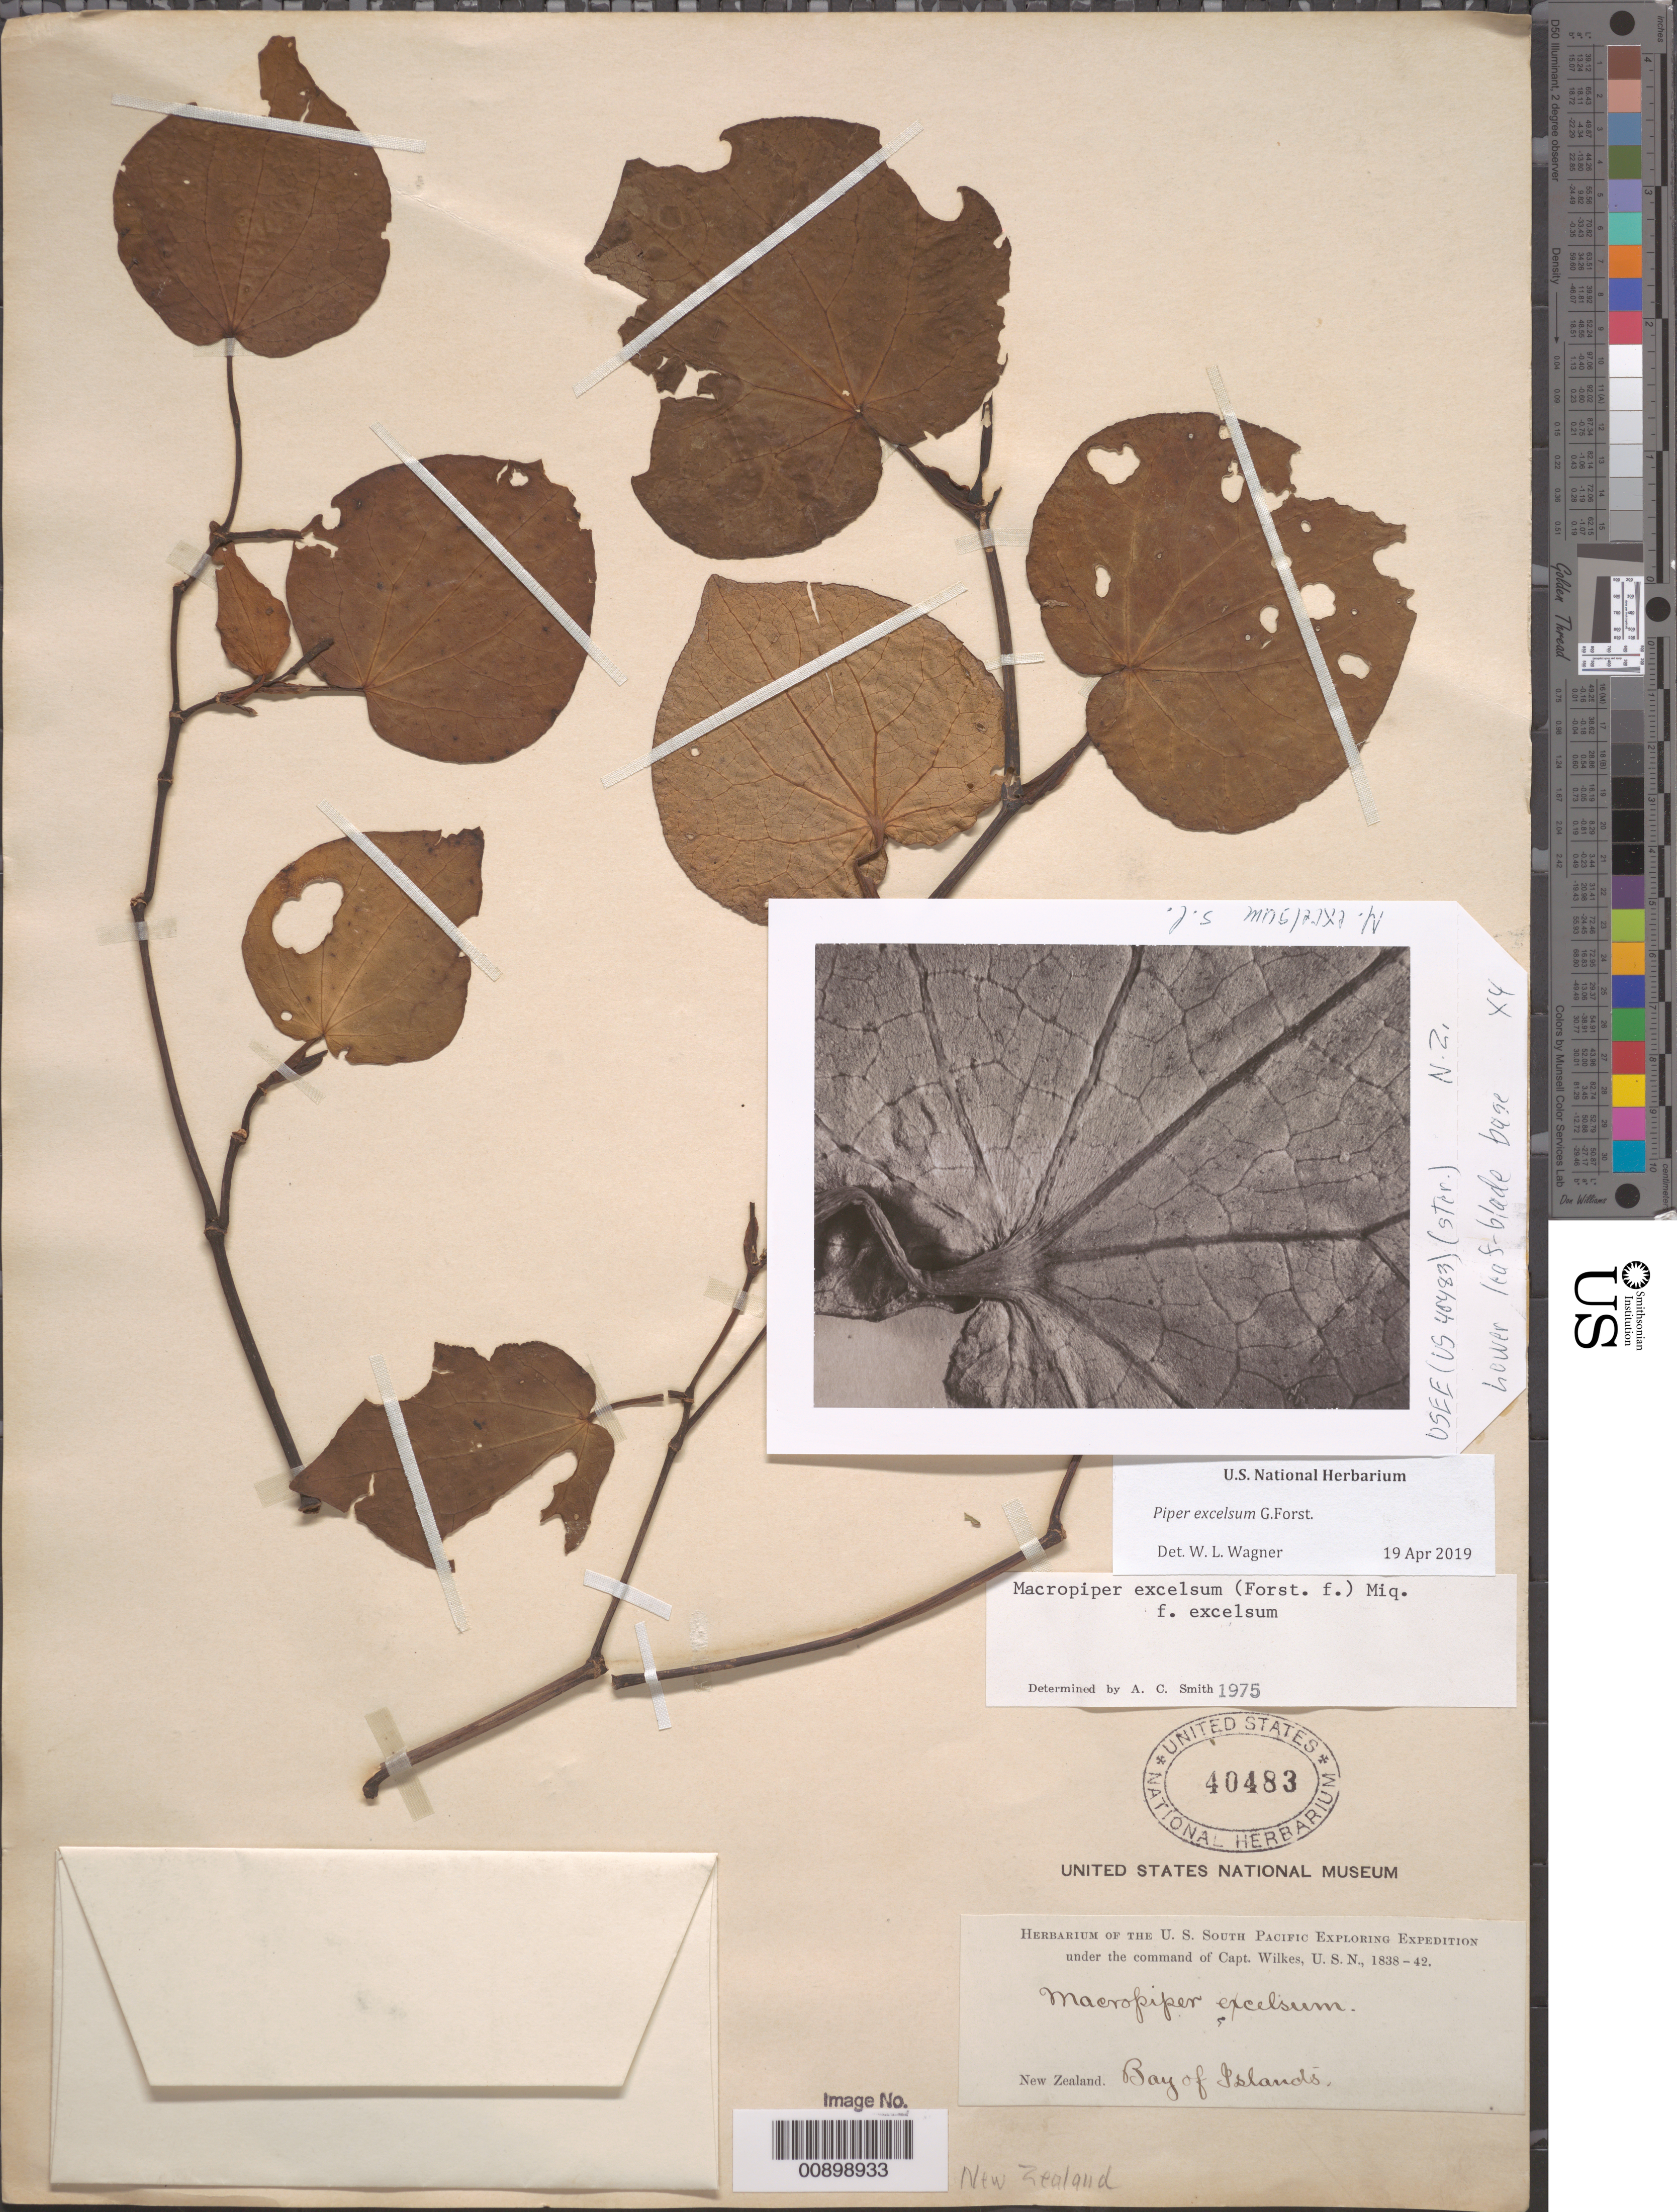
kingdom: Plantae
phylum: Tracheophyta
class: Magnoliopsida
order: Piperales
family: Piperaceae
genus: Piper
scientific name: Piper excelsum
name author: G. Forst.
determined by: Wagner, W. L., (BOT), Smithsonian Institution - National Museum of Natural History (UNITED STATES)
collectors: Wilkes Explor. Exped.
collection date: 1838/1842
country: New Zealand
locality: Bay of Islands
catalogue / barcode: US 40483